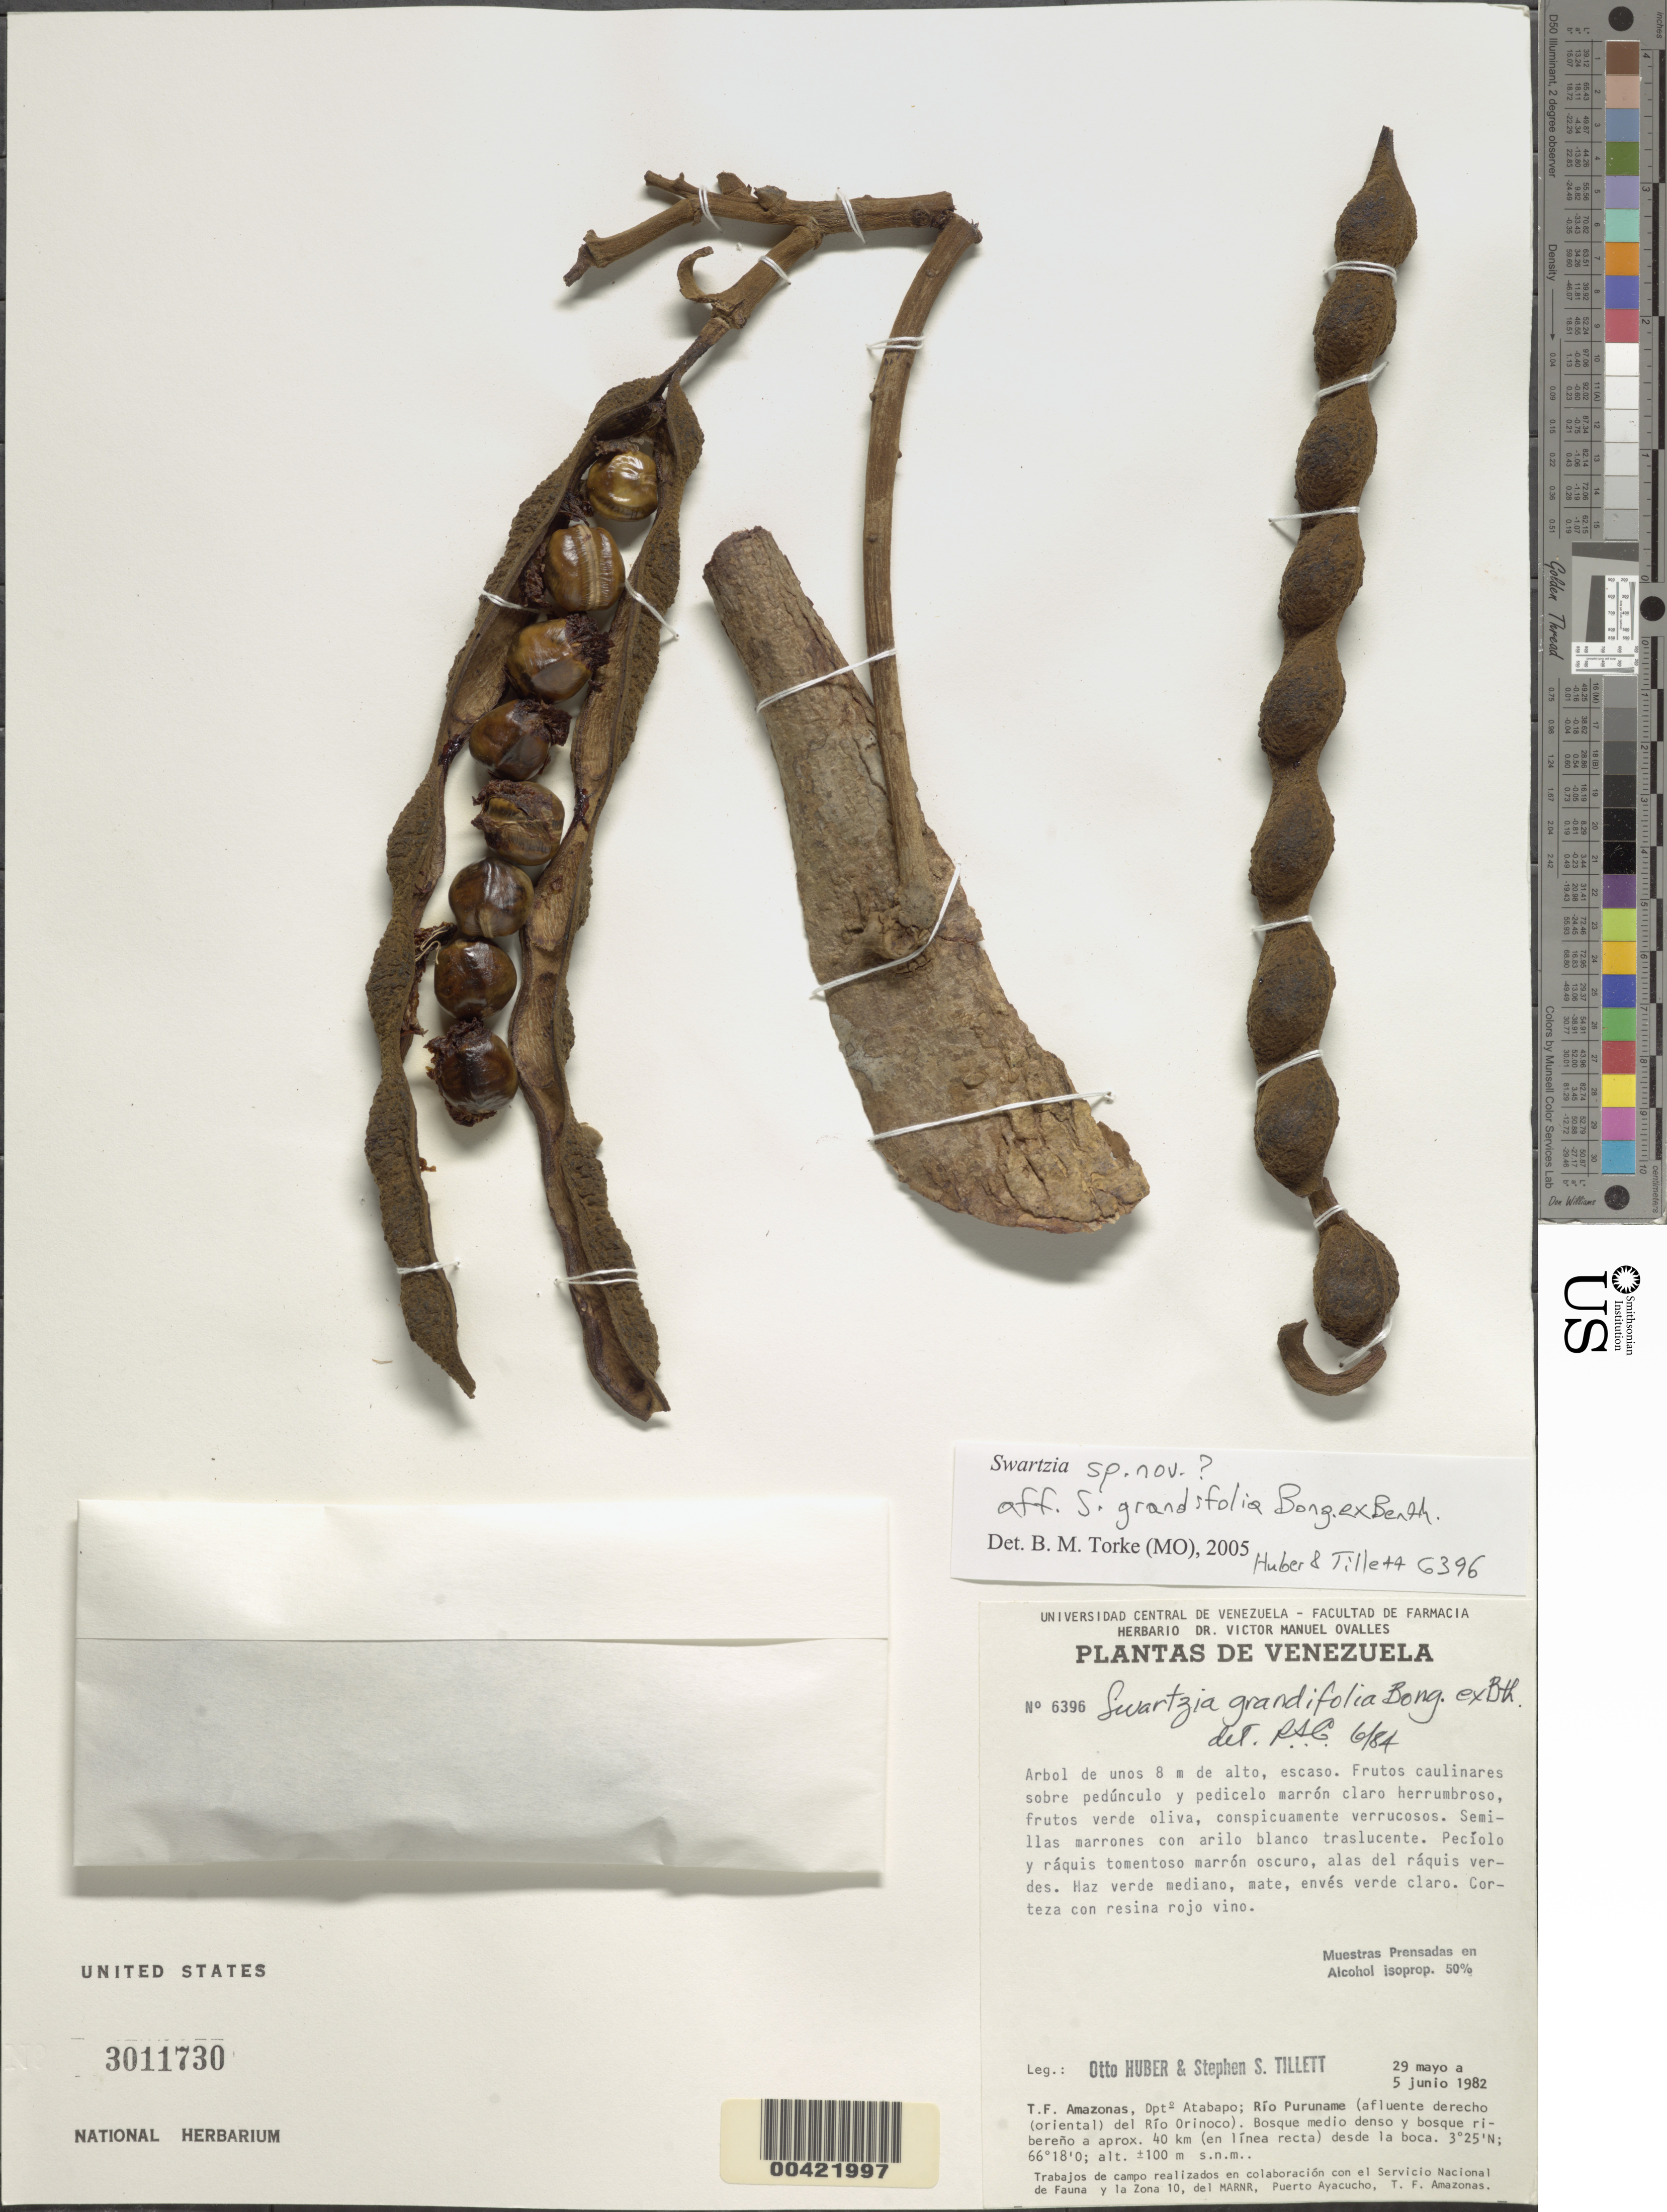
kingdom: Plantae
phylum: Tracheophyta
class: Magnoliopsida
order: Fabales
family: Fabaceae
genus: Swartzia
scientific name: Swartzia sp. nov. aff. grandifolia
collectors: O. Huber & S. S. Tillett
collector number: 6396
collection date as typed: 29 May 1982 to 05 Jun 1982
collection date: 1982-05-29/1982-06-05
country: Venezuela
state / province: Amazonas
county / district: Atabapo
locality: Rio Puruname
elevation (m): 100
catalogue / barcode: US 3011730